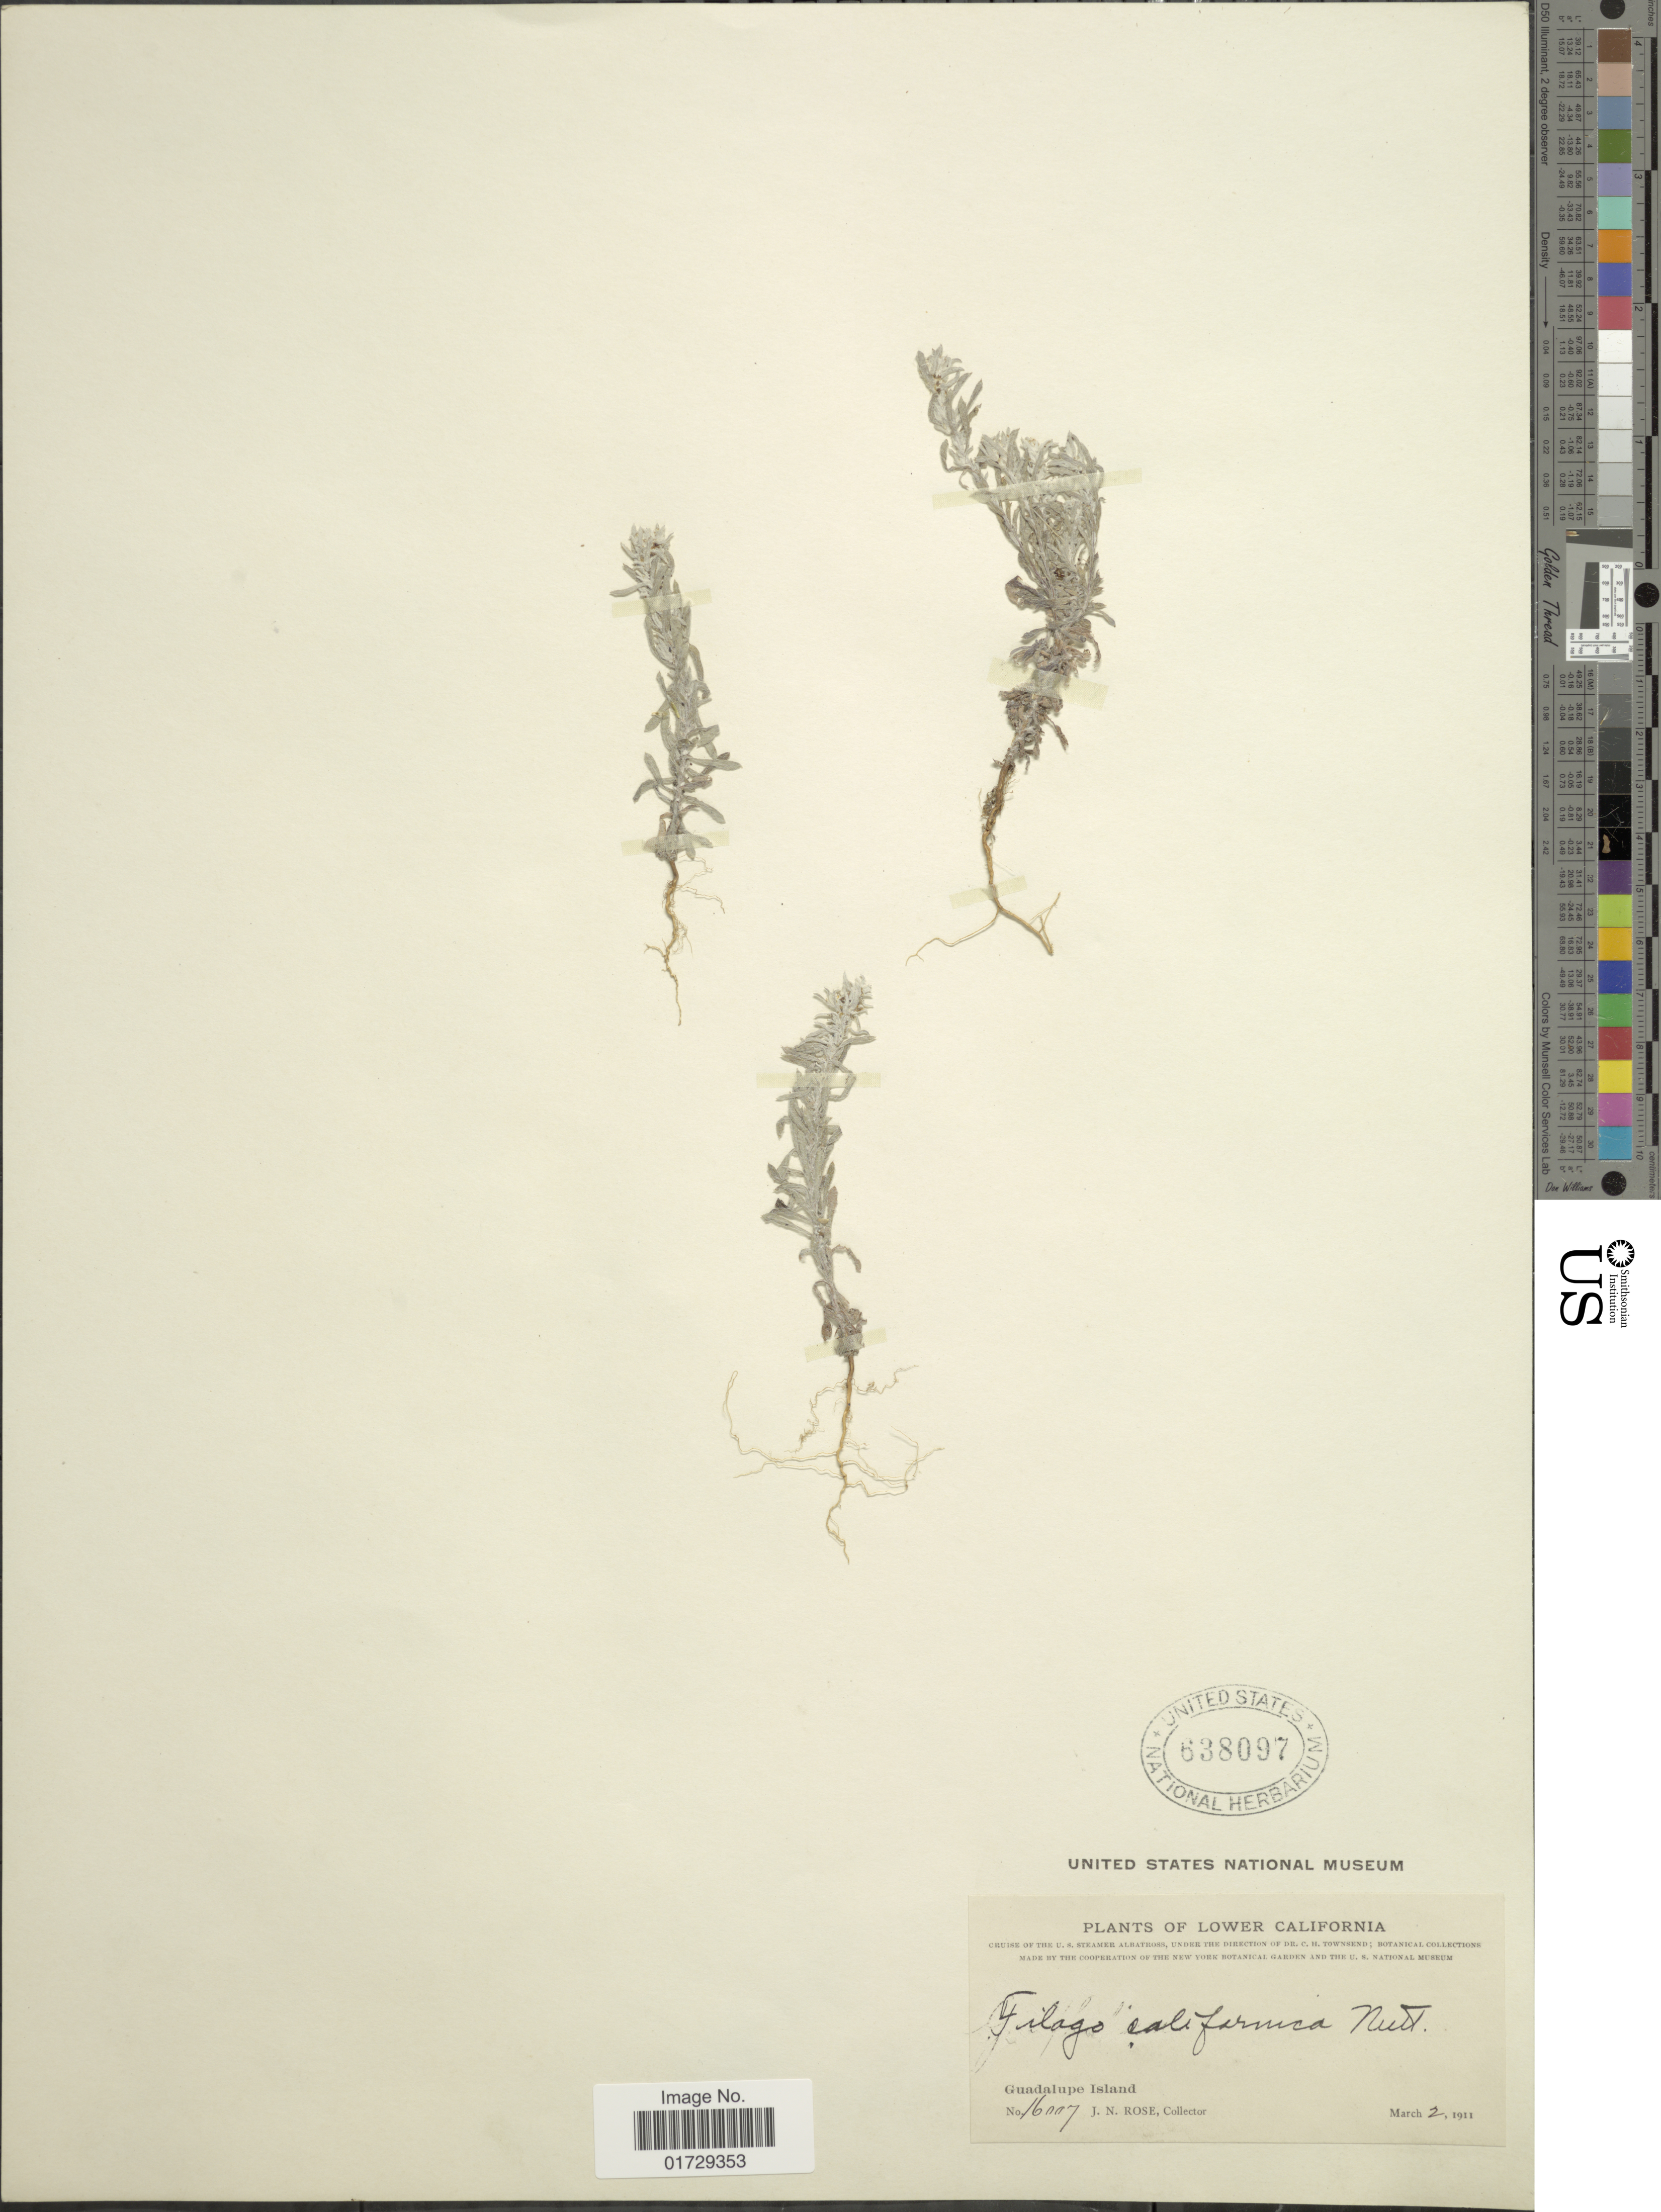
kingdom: Plantae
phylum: Tracheophyta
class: Magnoliopsida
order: Asterales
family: Asteraceae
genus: Filago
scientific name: Filago californica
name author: Nutt.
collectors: J. N. Rose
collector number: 16007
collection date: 1911-03-02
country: Mexico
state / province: Baja California Sur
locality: Lower California, Guadalupe Island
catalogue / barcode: US 638097